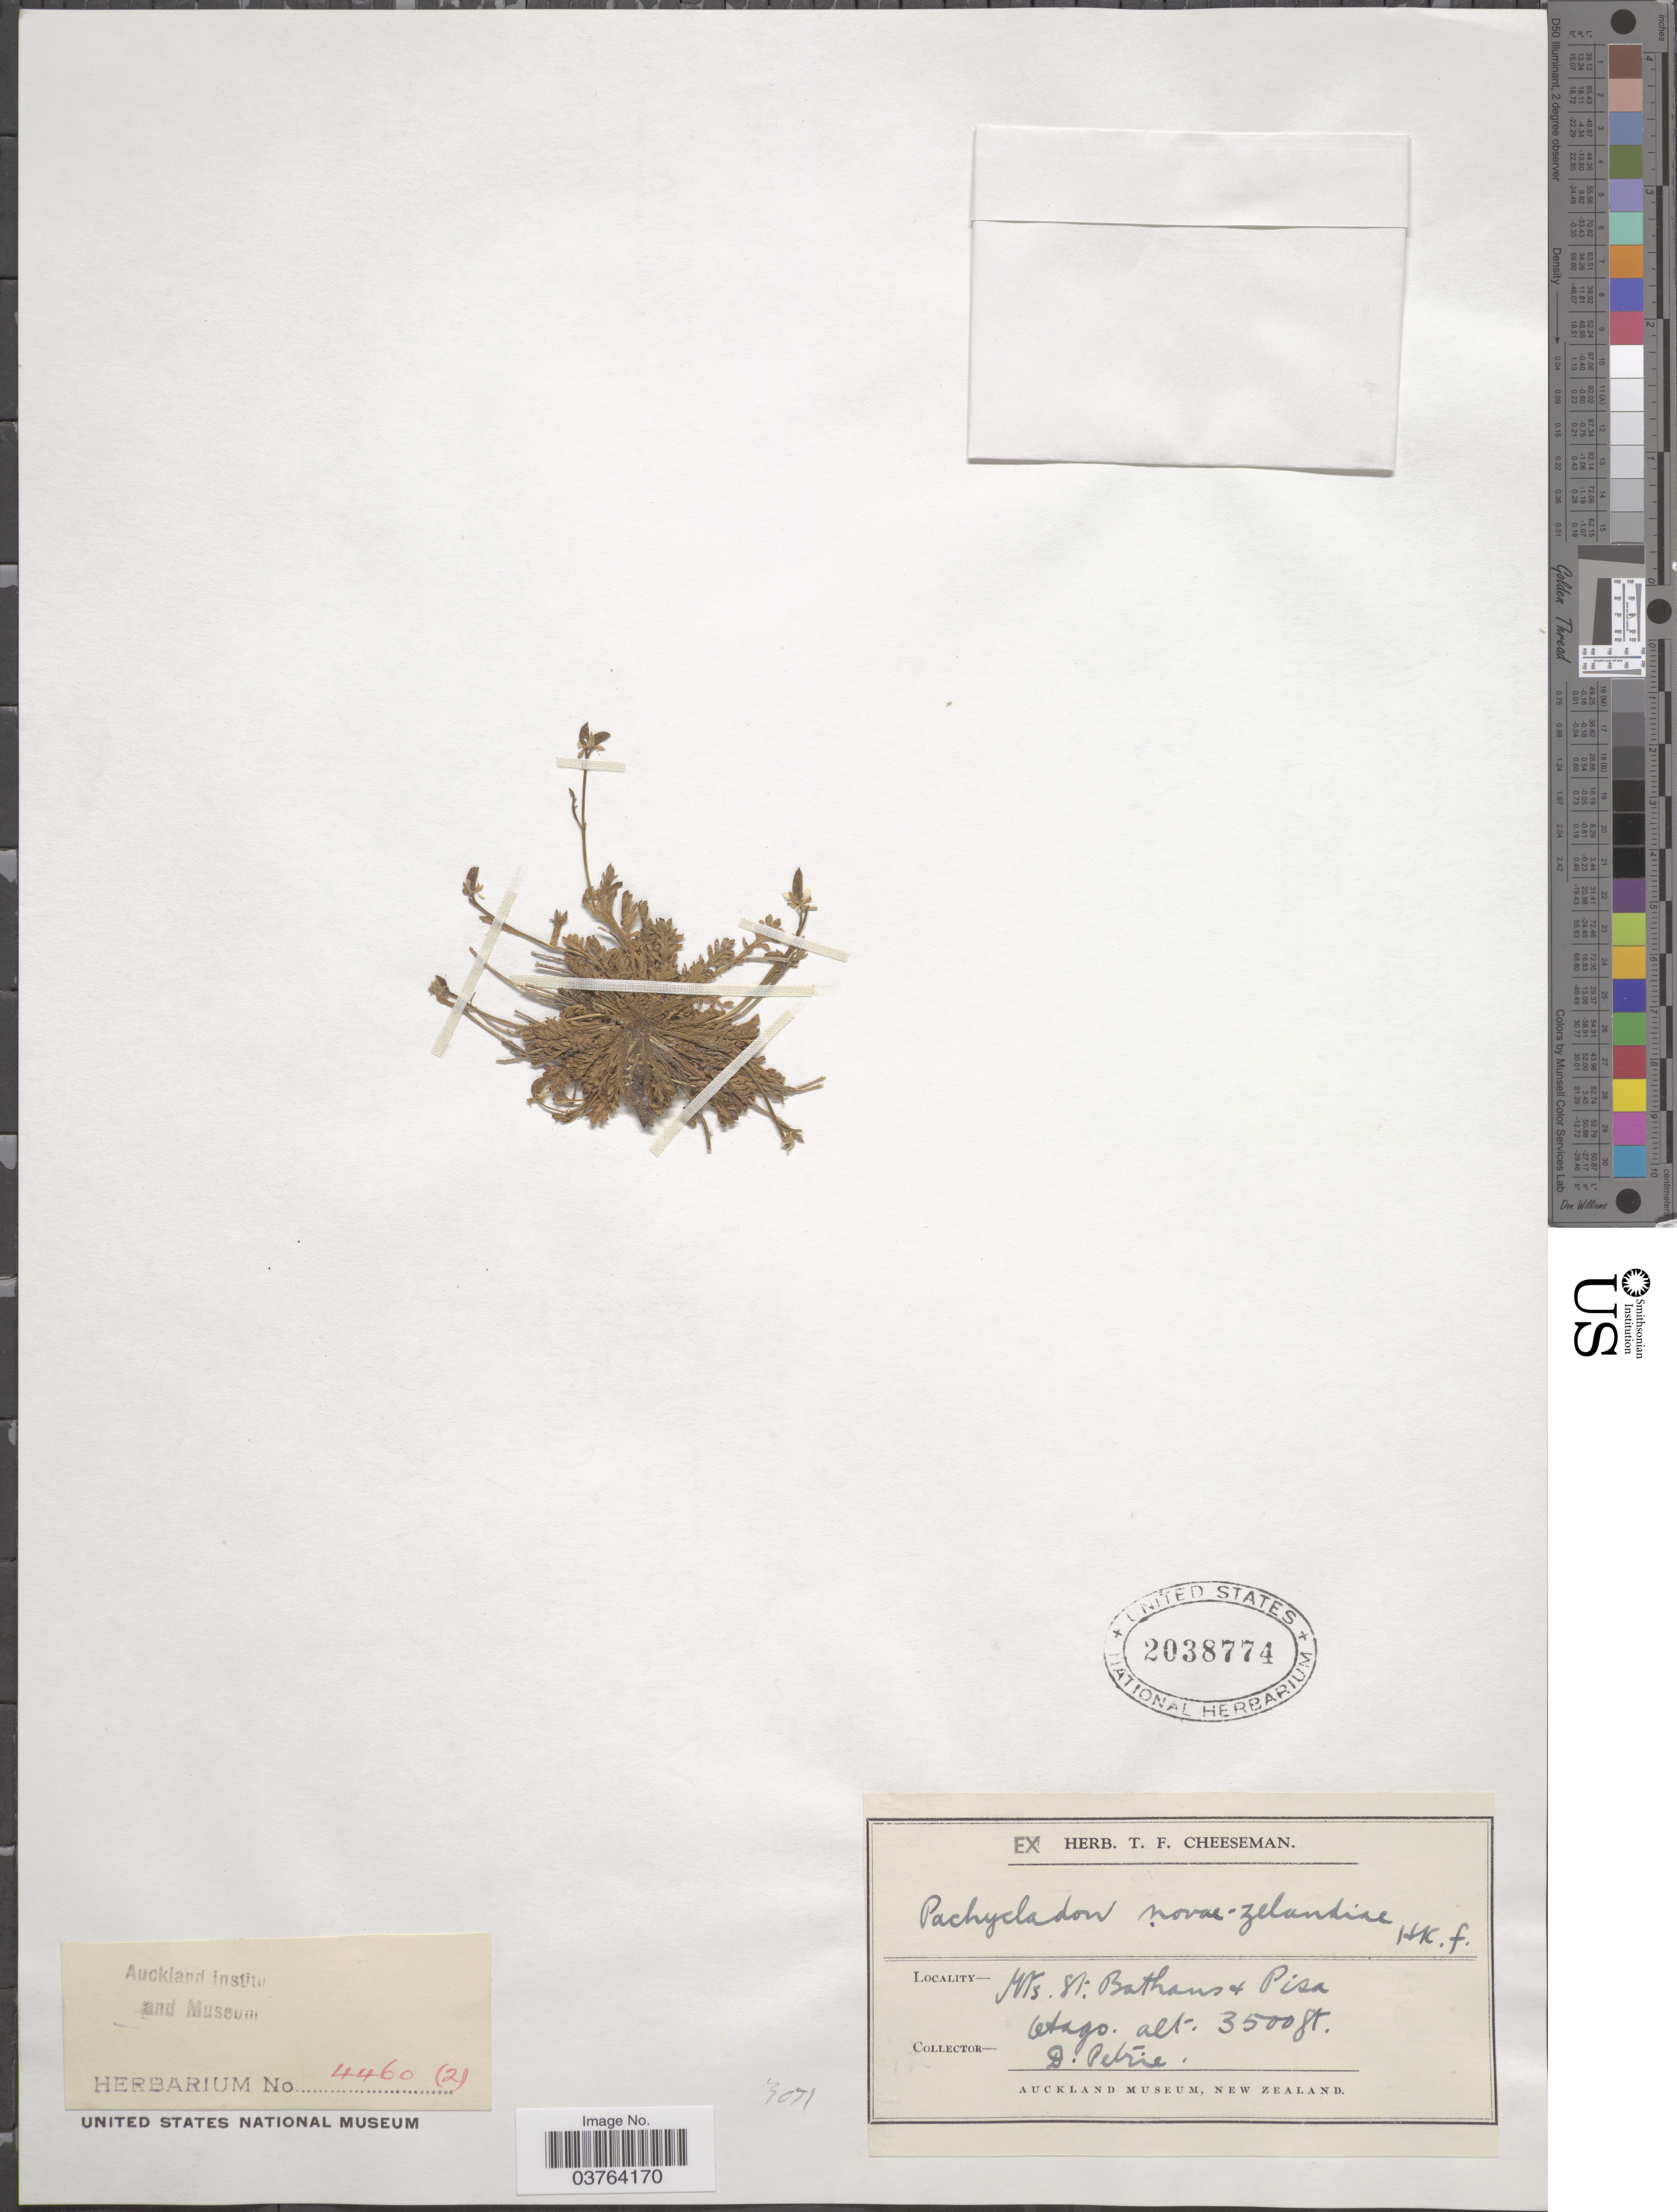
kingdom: Plantae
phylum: Tracheophyta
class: Magnoliopsida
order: Brassicales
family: Brassicaceae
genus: Pachycladon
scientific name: Pachycladon novaezelandiae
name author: Hook. f.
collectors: D. Petrie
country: New Zealand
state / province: Otago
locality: Mts. St. Bathans & Pisa.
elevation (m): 1067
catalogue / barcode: US 2038774